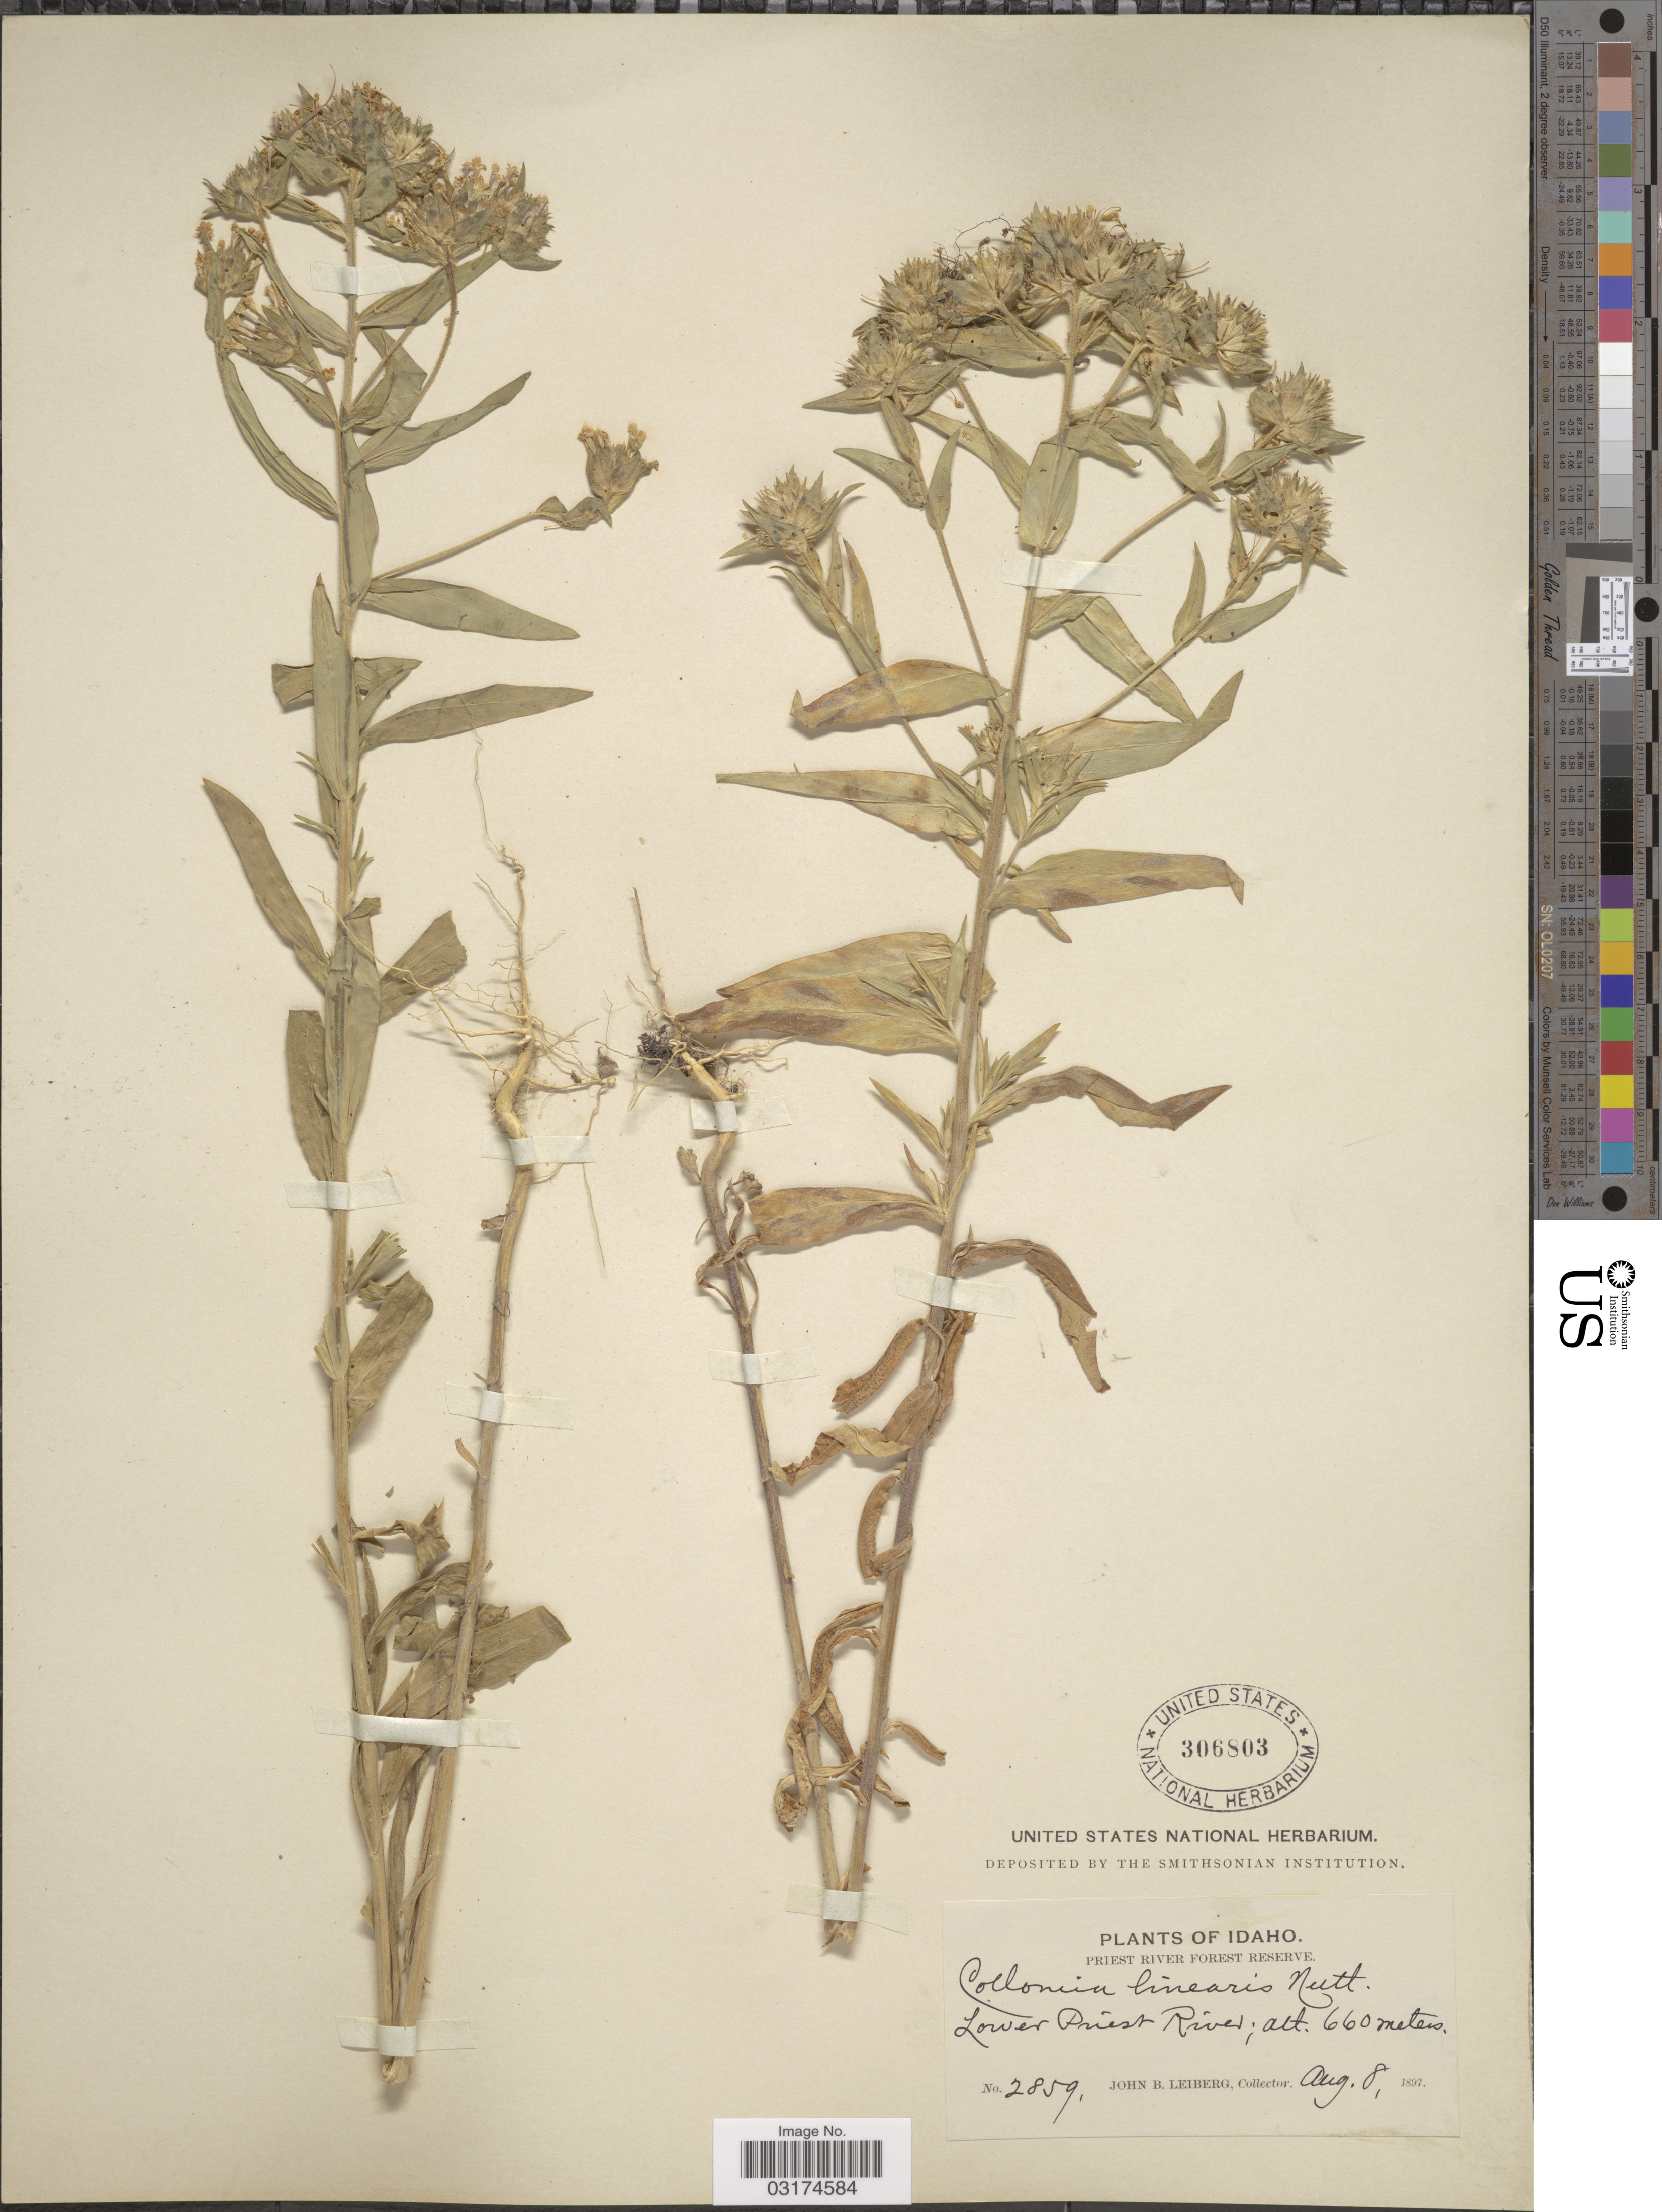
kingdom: Plantae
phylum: Tracheophyta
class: Magnoliopsida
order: Ericales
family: Polemoniaceae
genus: Collomia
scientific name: Collomia linearis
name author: Nutt.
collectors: J. B. Leiberg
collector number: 2859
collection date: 1897-08-08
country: United States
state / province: Idaho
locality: Priest River Forest Reserve. Lower Priest River.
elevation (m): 660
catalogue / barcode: US 306803